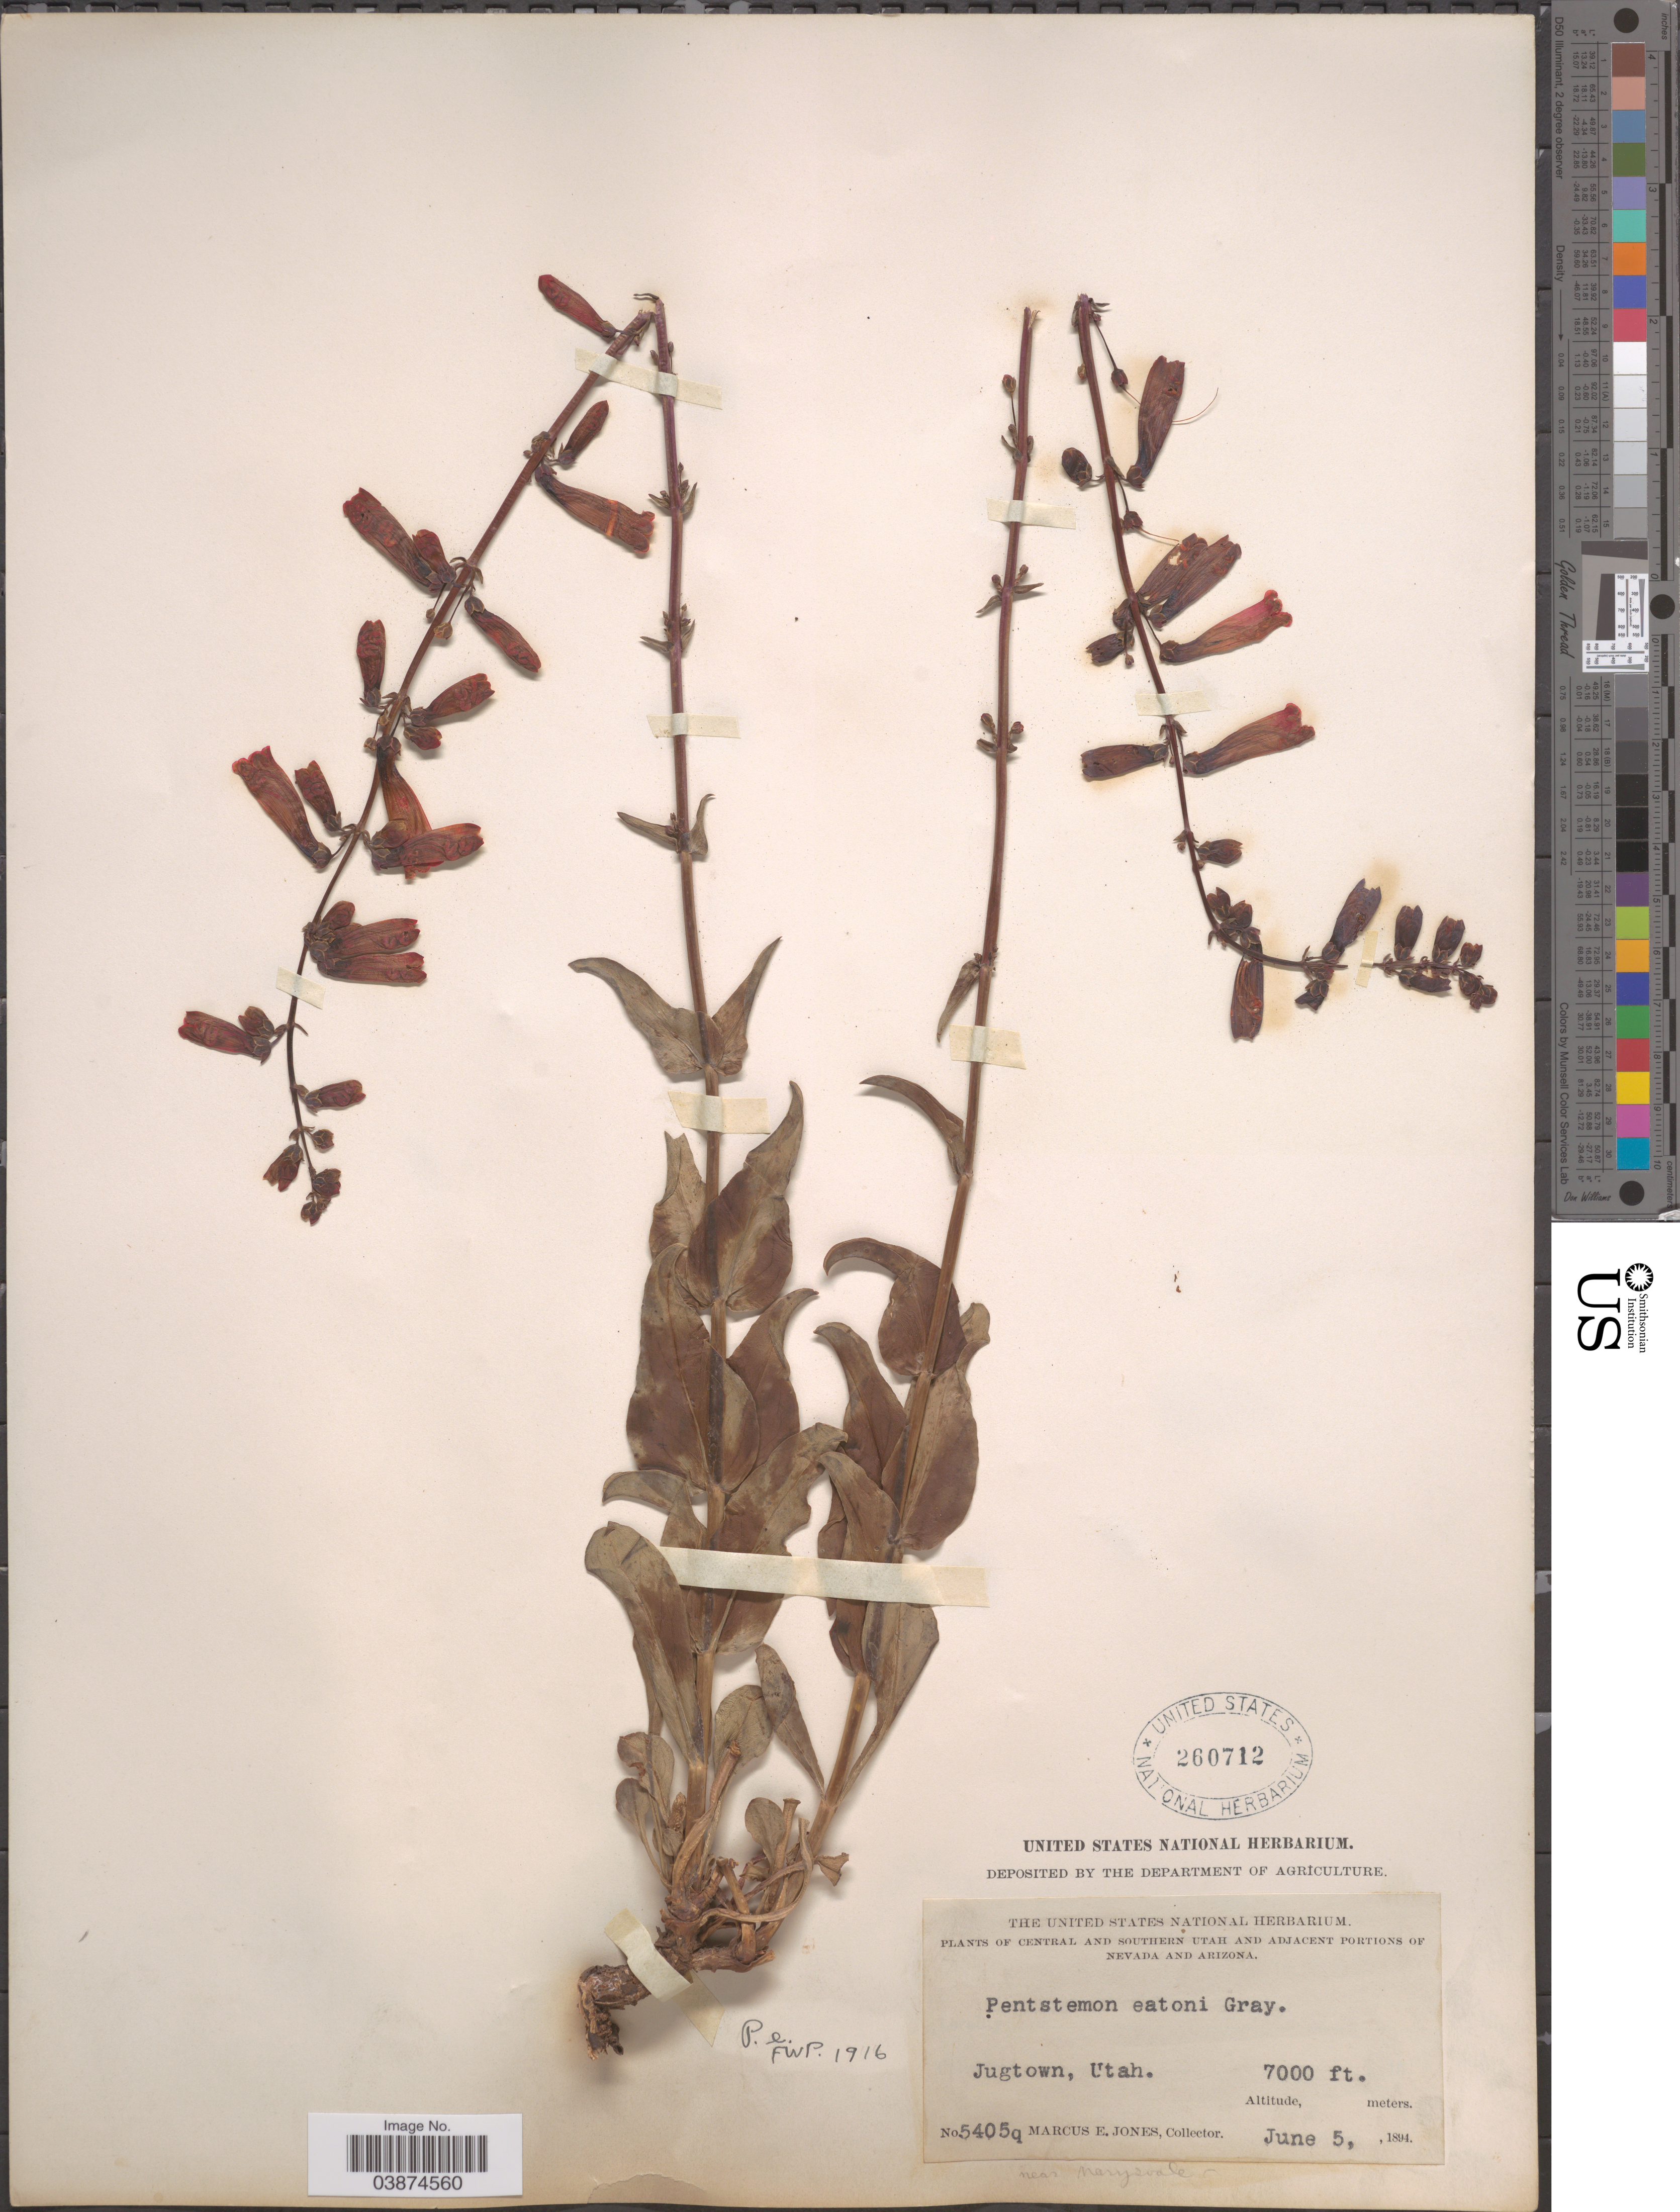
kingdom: Plantae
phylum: Tracheophyta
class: Magnoliopsida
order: Lamiales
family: Plantaginaceae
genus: Penstemon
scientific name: Penstemon eatonii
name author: A. Gray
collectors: M. E. Jones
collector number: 5405q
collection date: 1894-06-05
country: United States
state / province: Utah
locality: Central and Southern Utah. Jugtown near Marysvale.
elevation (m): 2134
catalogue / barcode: US 260712